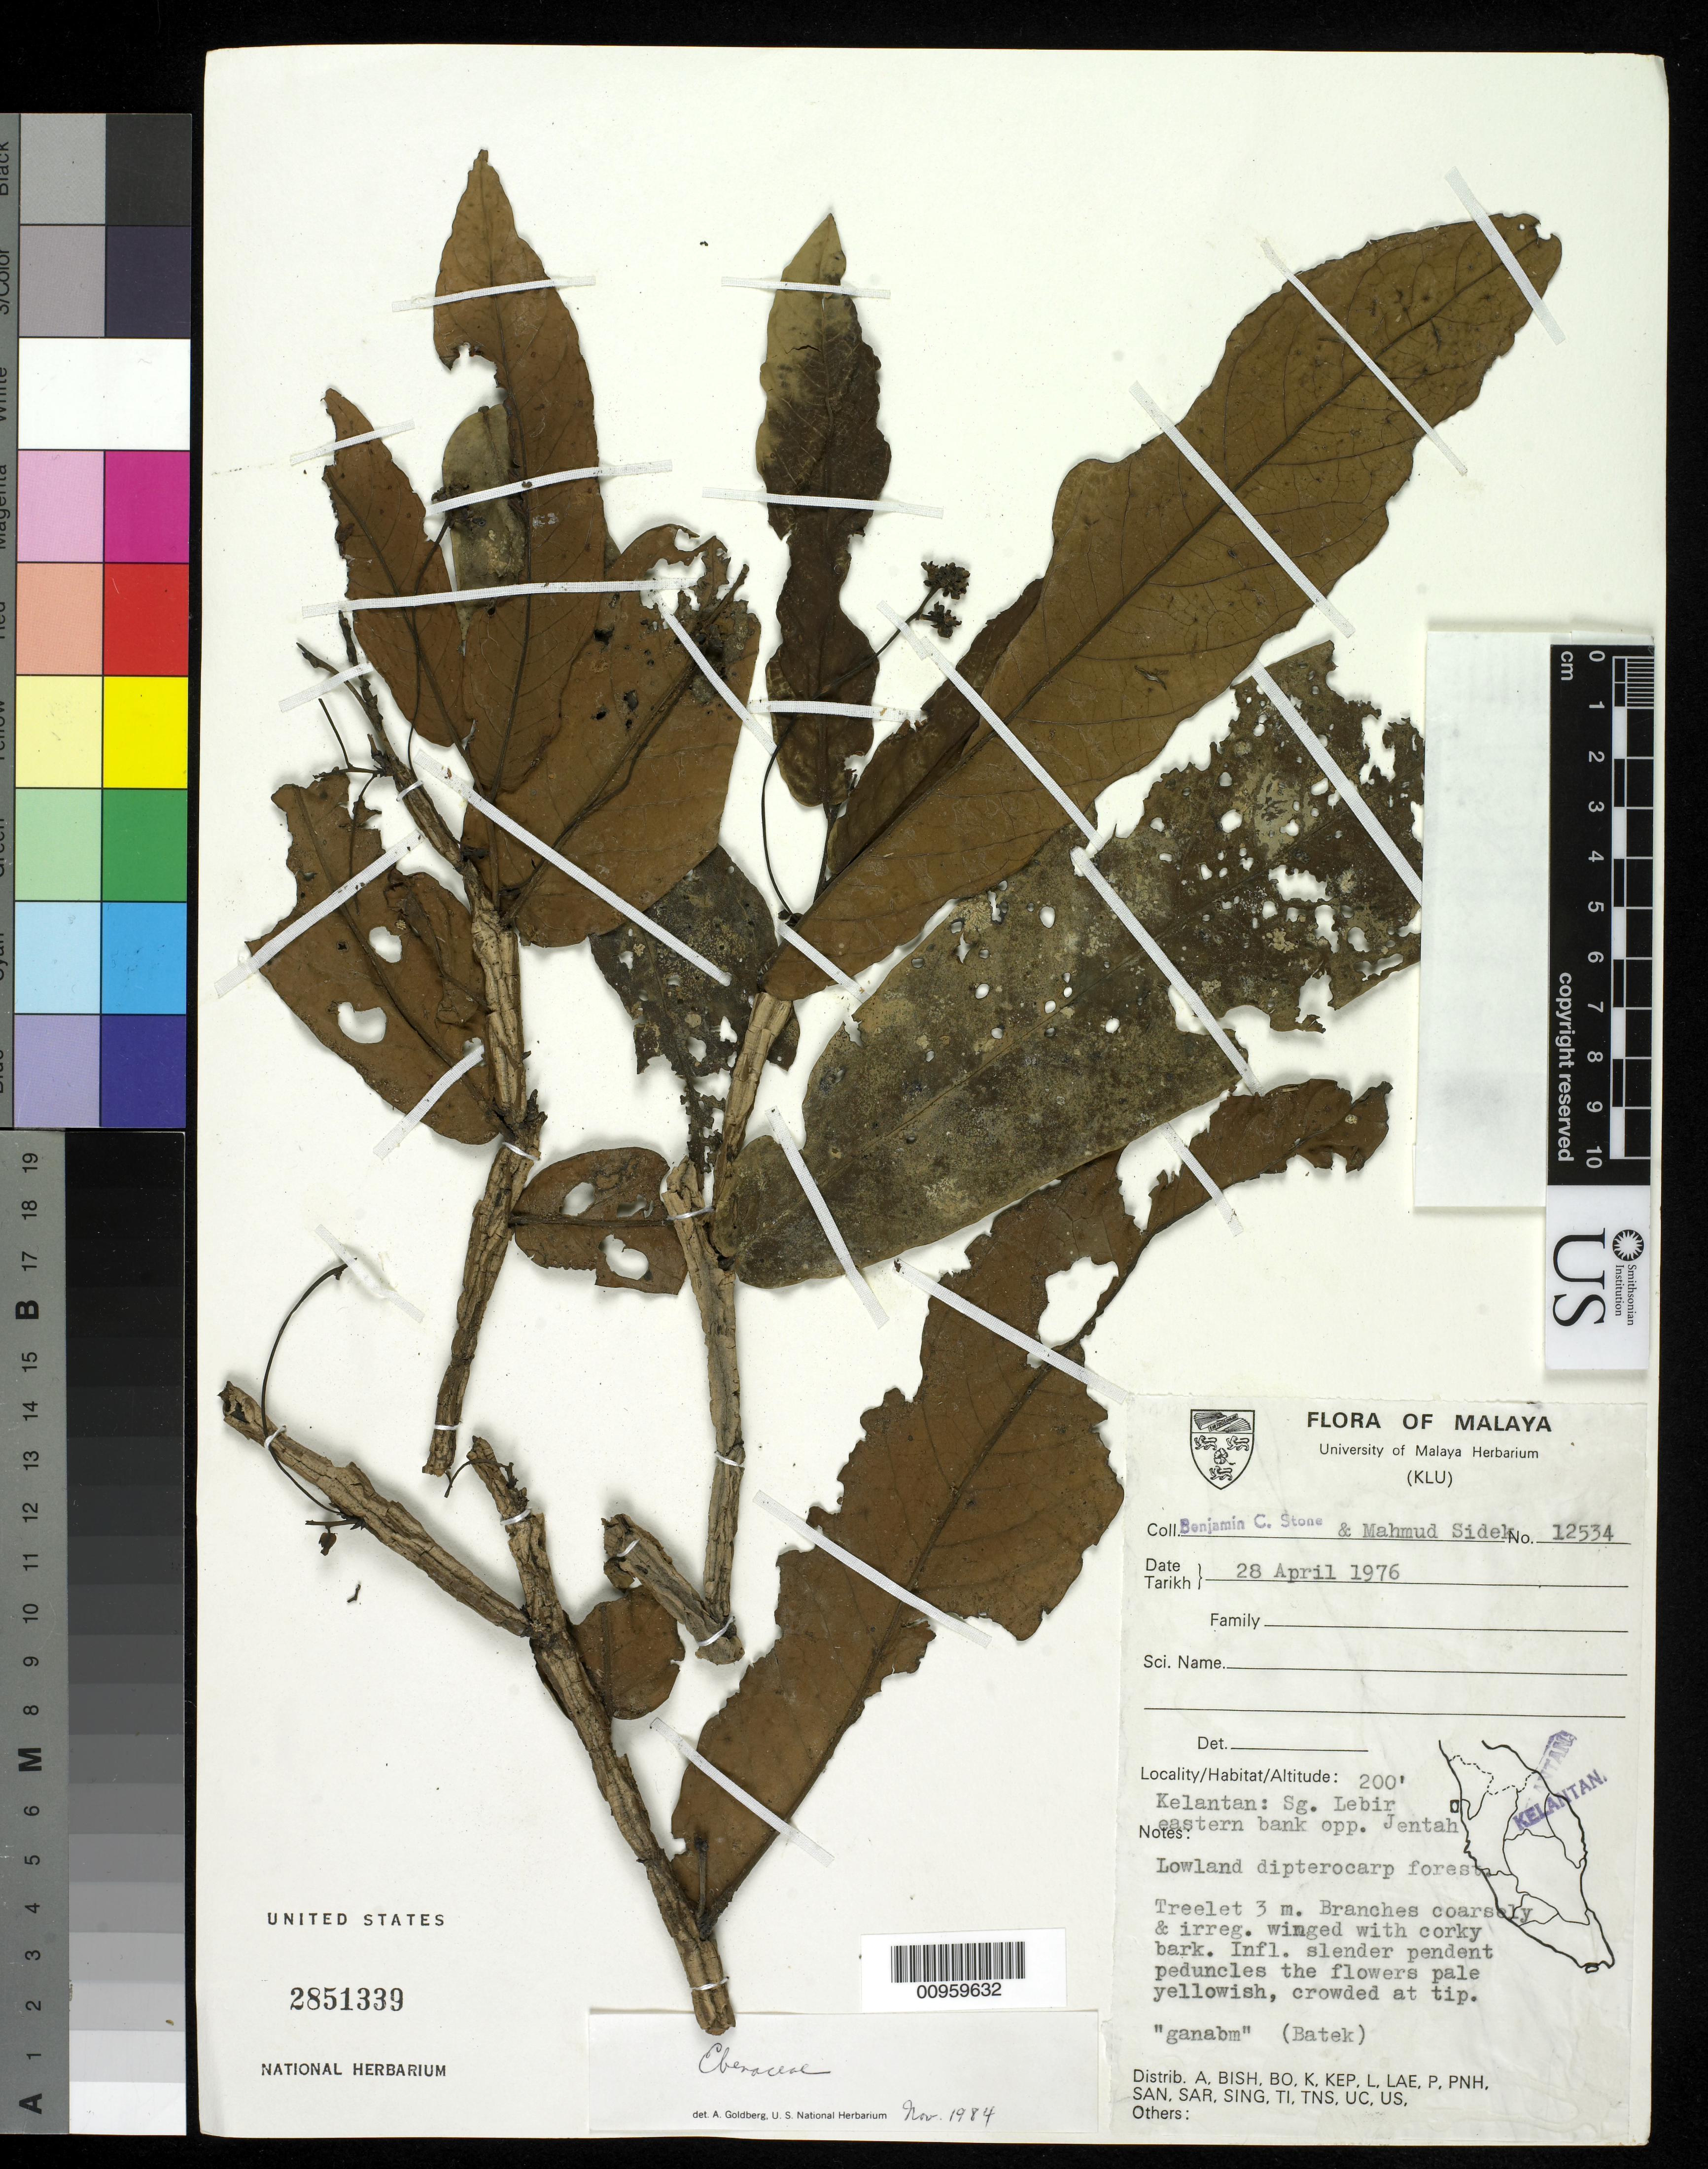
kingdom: Plantae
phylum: Tracheophyta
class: Magnoliopsida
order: Malpighiales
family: Euphorbiaceae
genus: Codiaeum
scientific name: Codiaeum sp.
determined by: Welzen, P. C. van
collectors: B. C. Stone & M. Sidek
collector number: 12534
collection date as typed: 28 Apr 1976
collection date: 1976-04-28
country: Malaysia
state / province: Kelantan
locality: Sg. Lebir, eastern bank opp. Jentah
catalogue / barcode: US 2851339